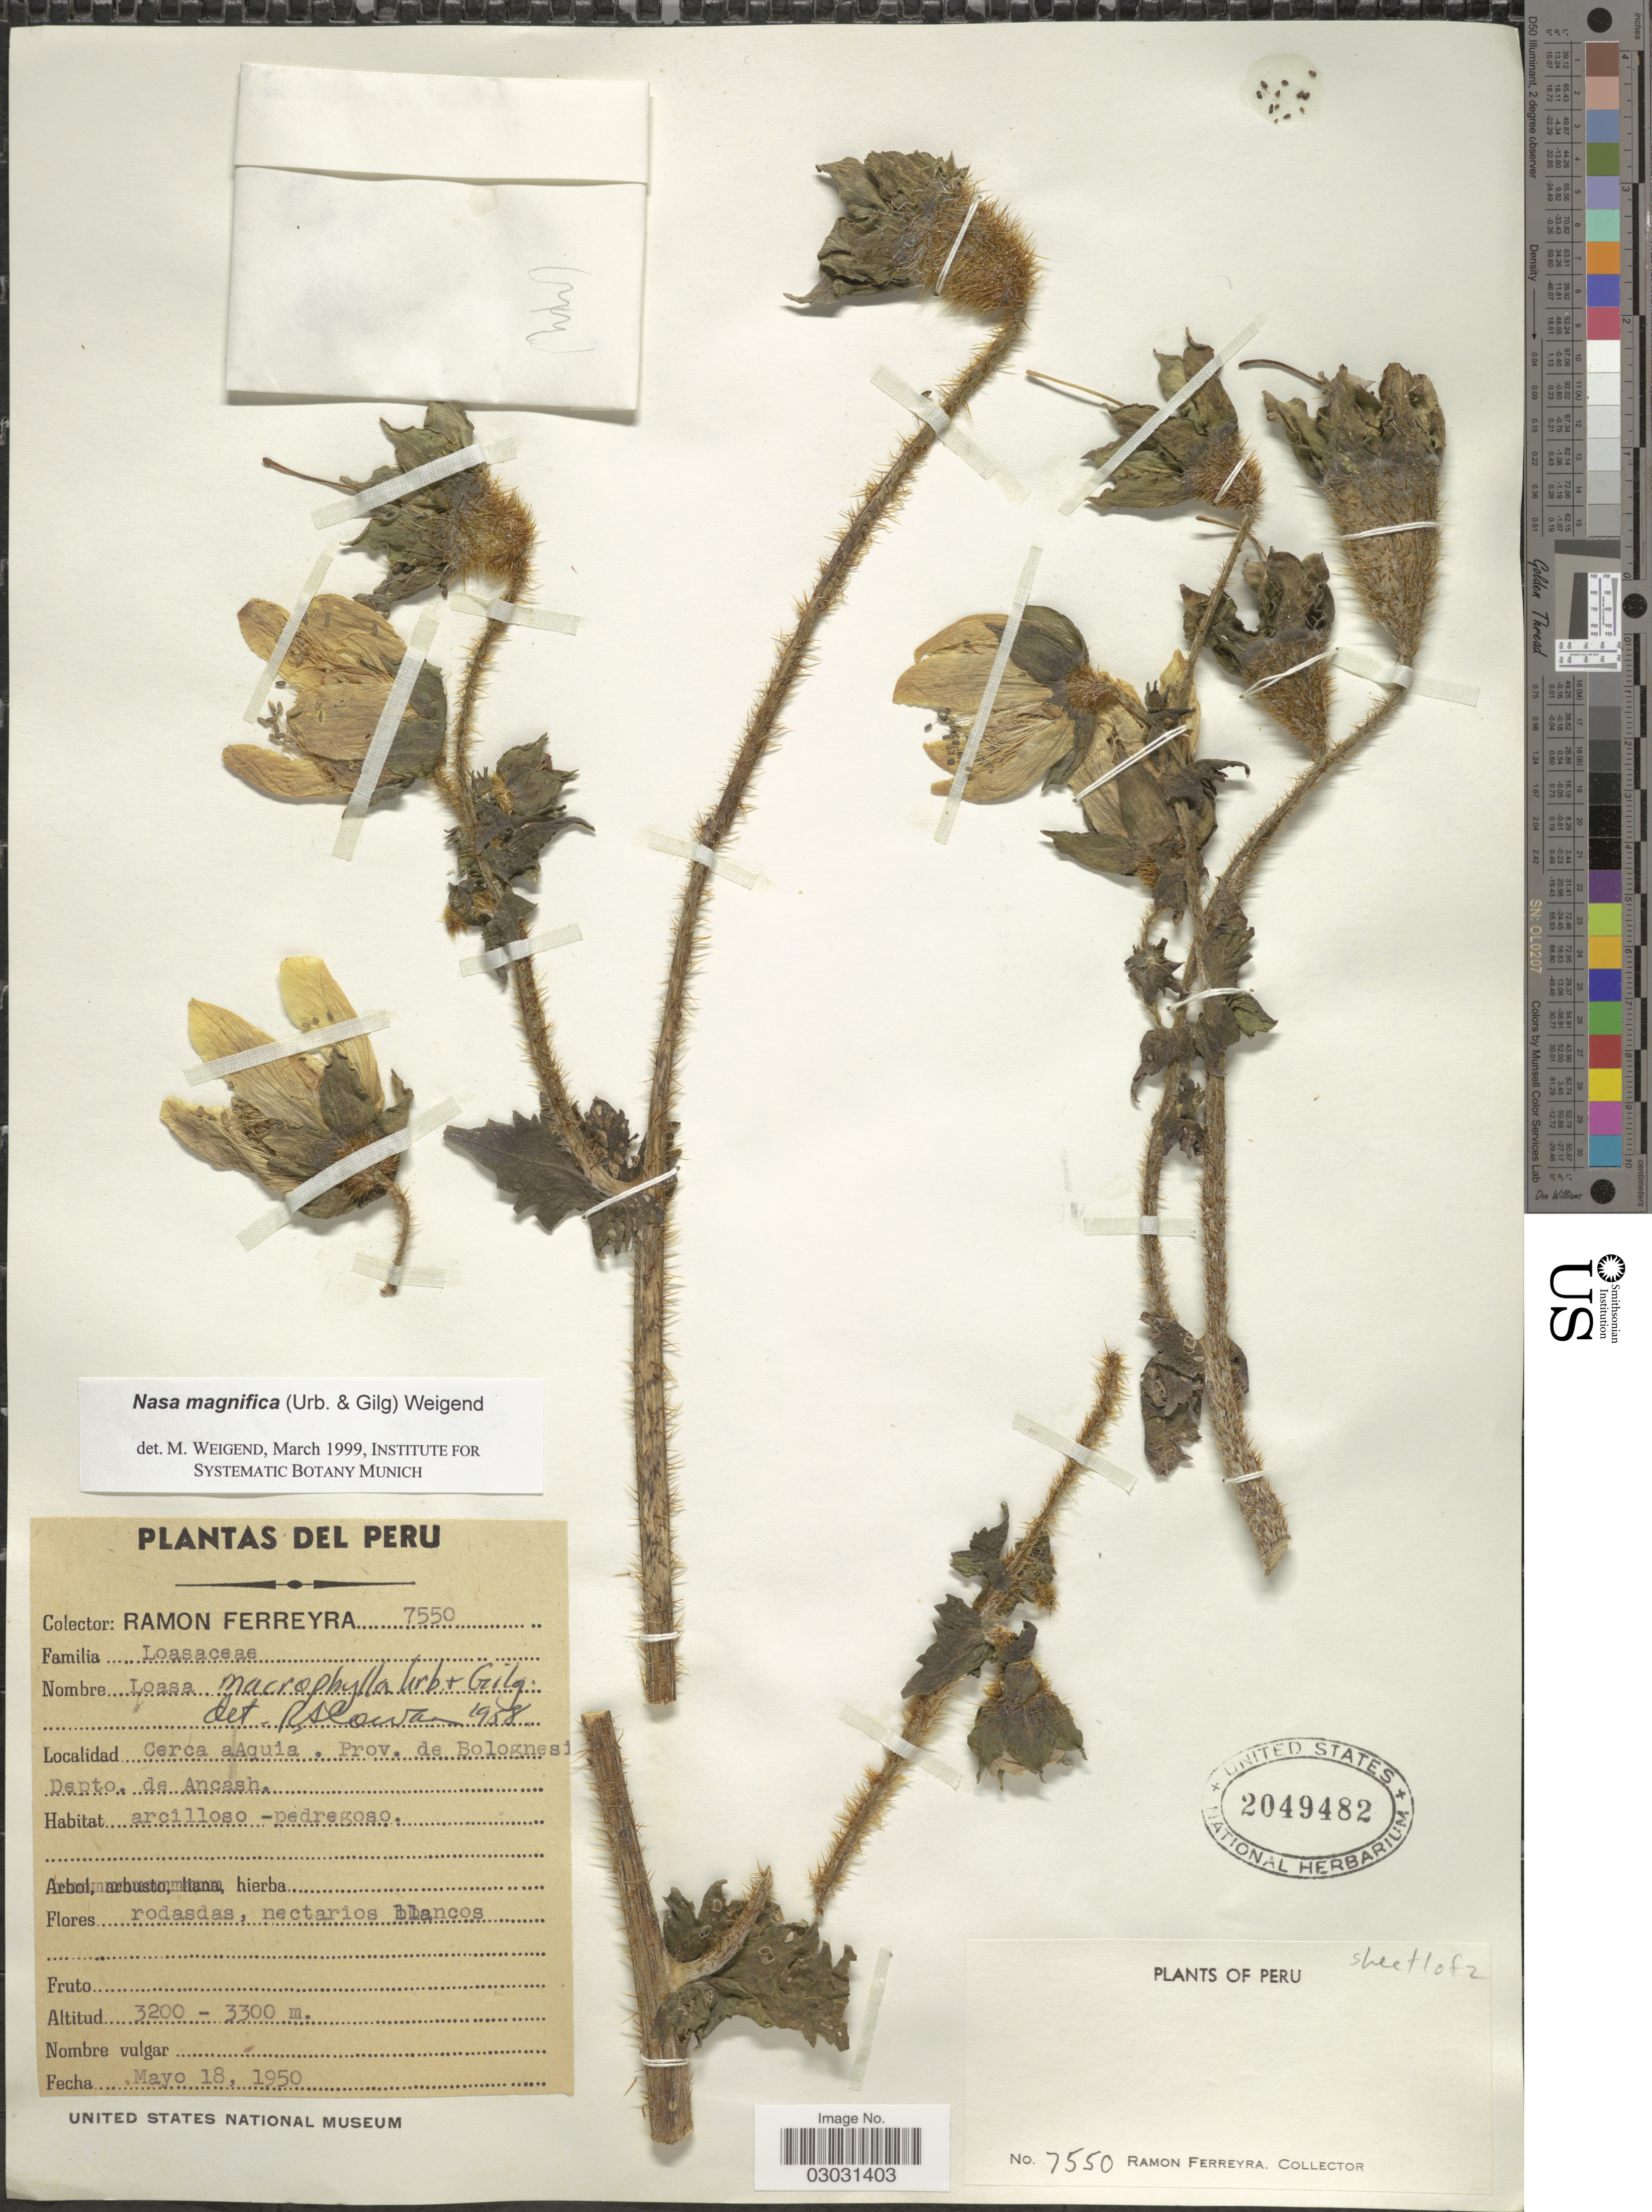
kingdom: Plantae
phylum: Tracheophyta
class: Magnoliopsida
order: Cornales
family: Loasaceae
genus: Nasa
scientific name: Nasa magnifica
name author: (Urb. & Gilg) Weigend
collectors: R. A. Ferreyra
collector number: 7550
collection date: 1950-05-18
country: Peru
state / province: Ancash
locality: Cerca a Aquia. Prov. de Bolognesi. Depto. de Ancash.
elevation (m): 3200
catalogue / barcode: US 2049482